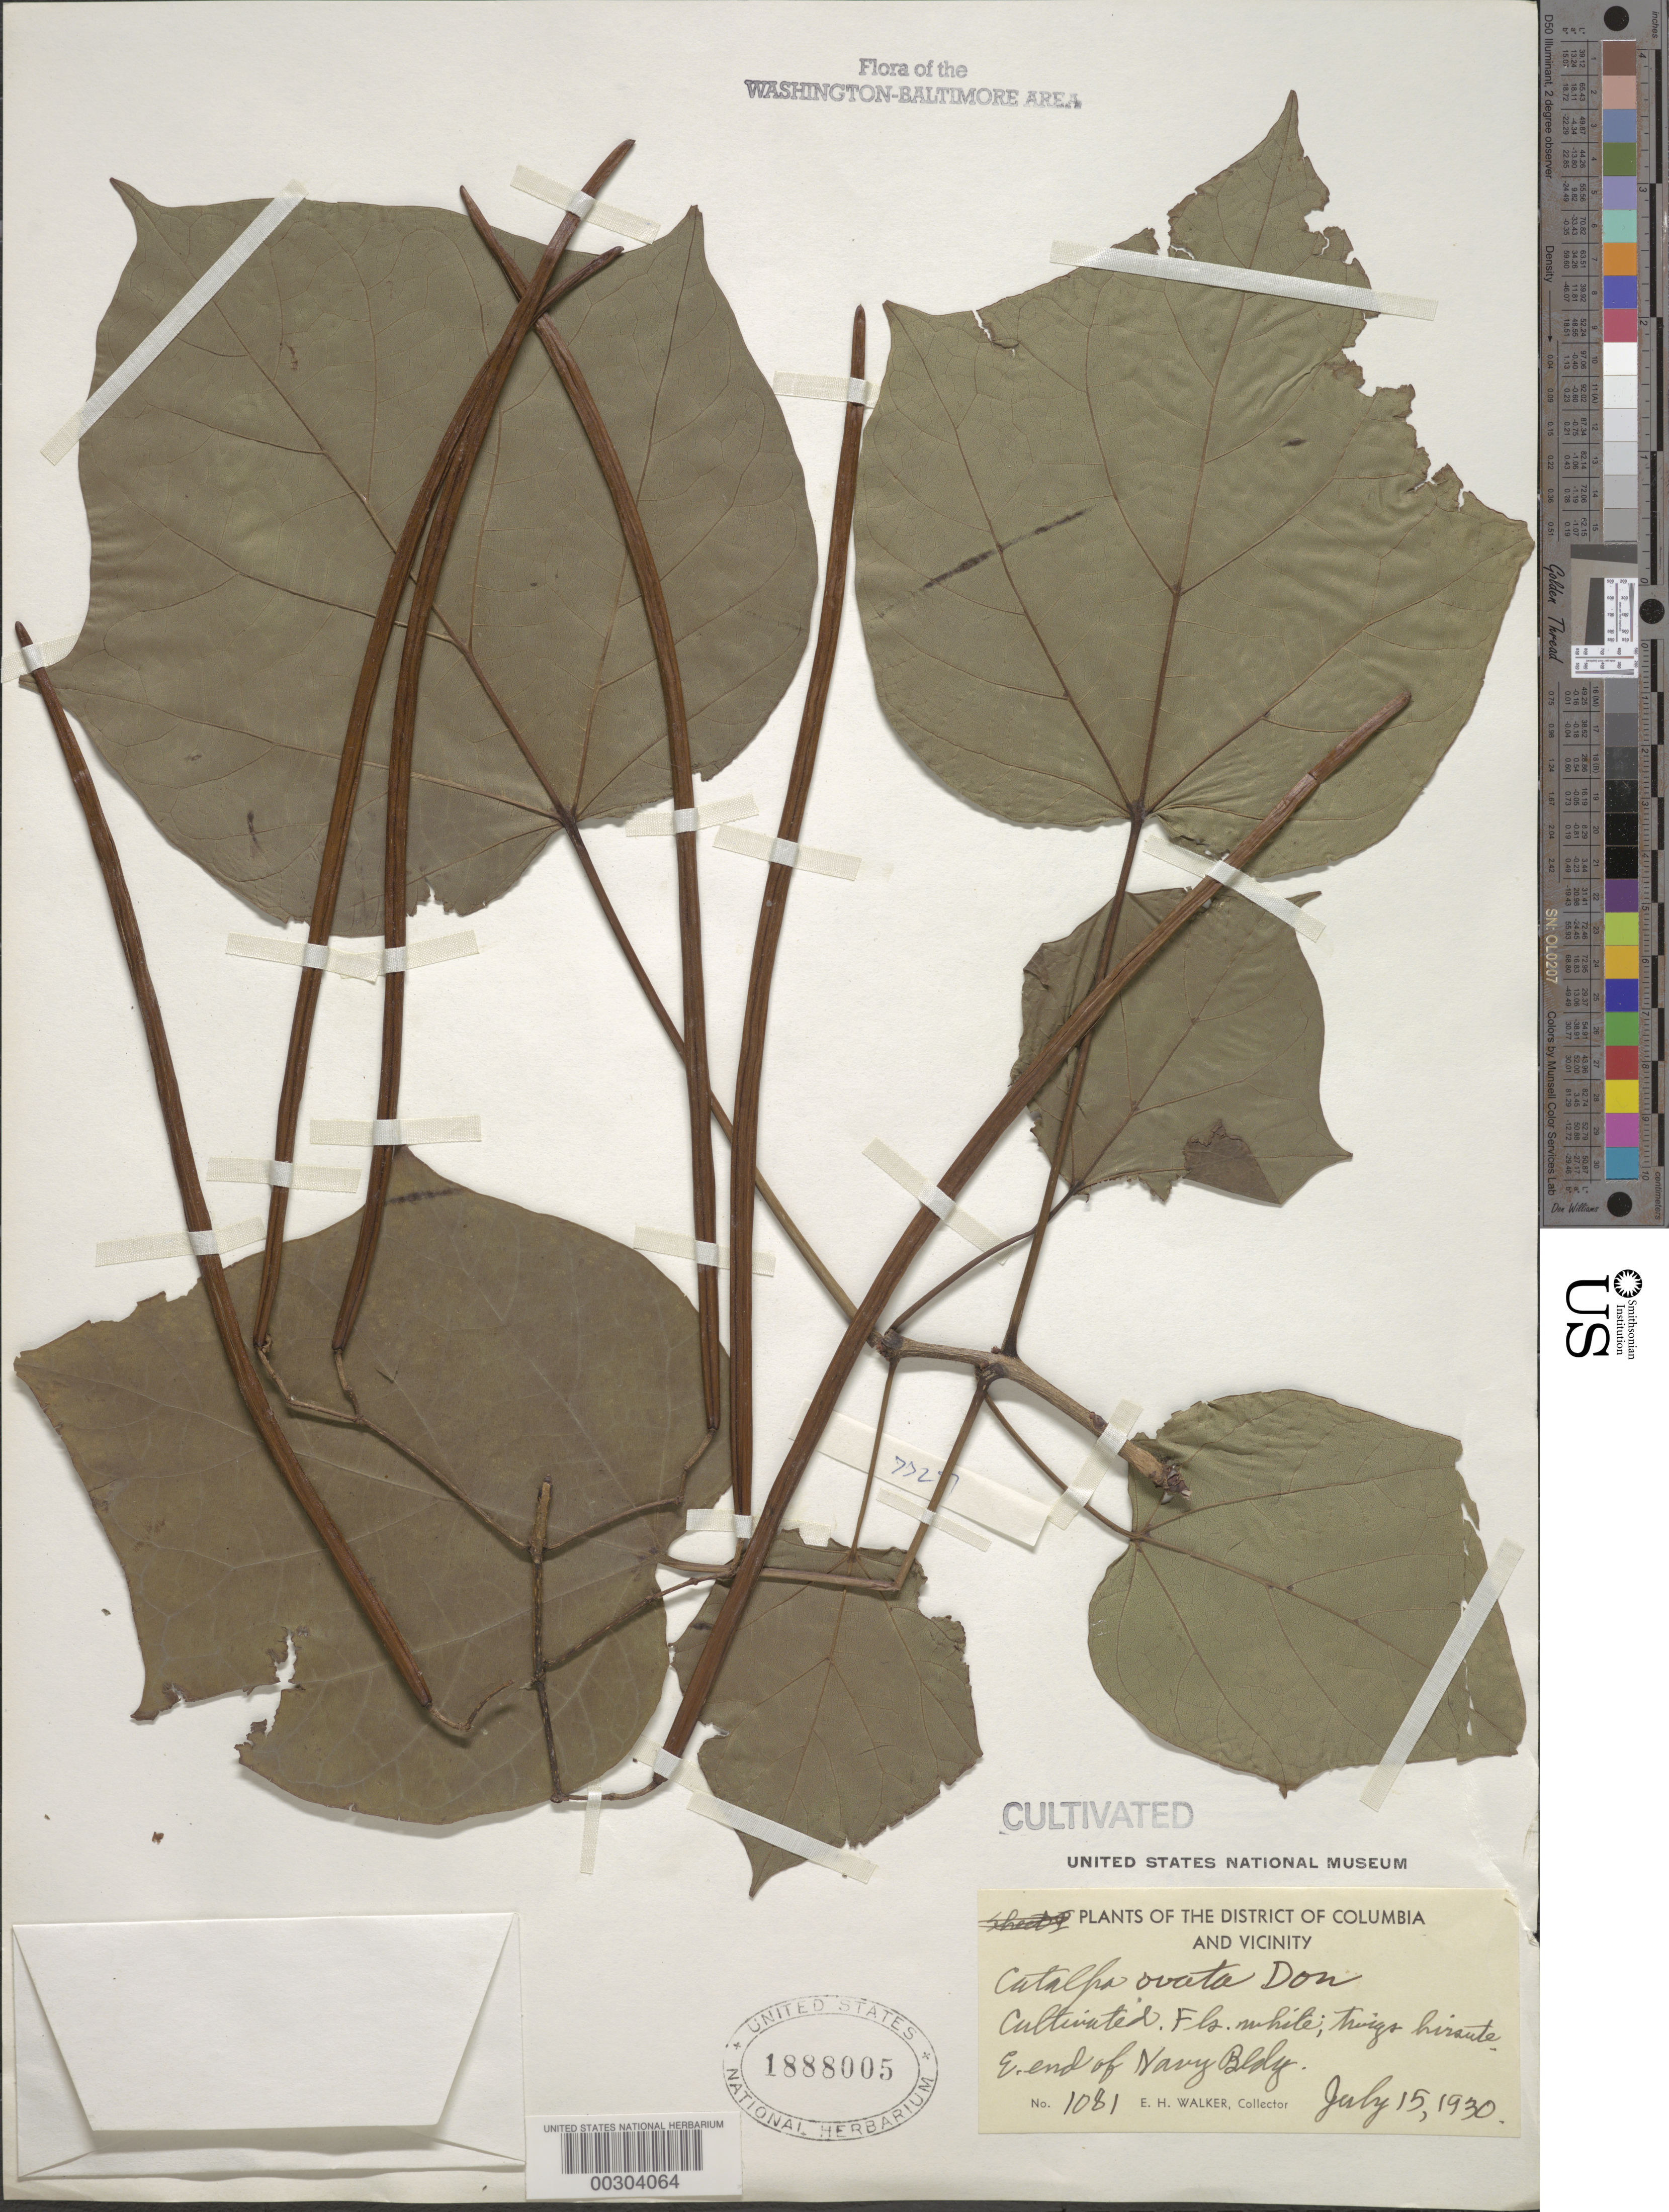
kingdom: Plantae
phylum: Tracheophyta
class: Magnoliopsida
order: Lamiales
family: Bignoniaceae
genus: Catalpa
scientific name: Catalpa ovata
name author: G. Don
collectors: E. H. Walker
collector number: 1081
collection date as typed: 15 Jul 1930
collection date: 1930-07-15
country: United States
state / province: District of Columbia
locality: E end of Navy Building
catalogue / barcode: US 1888005